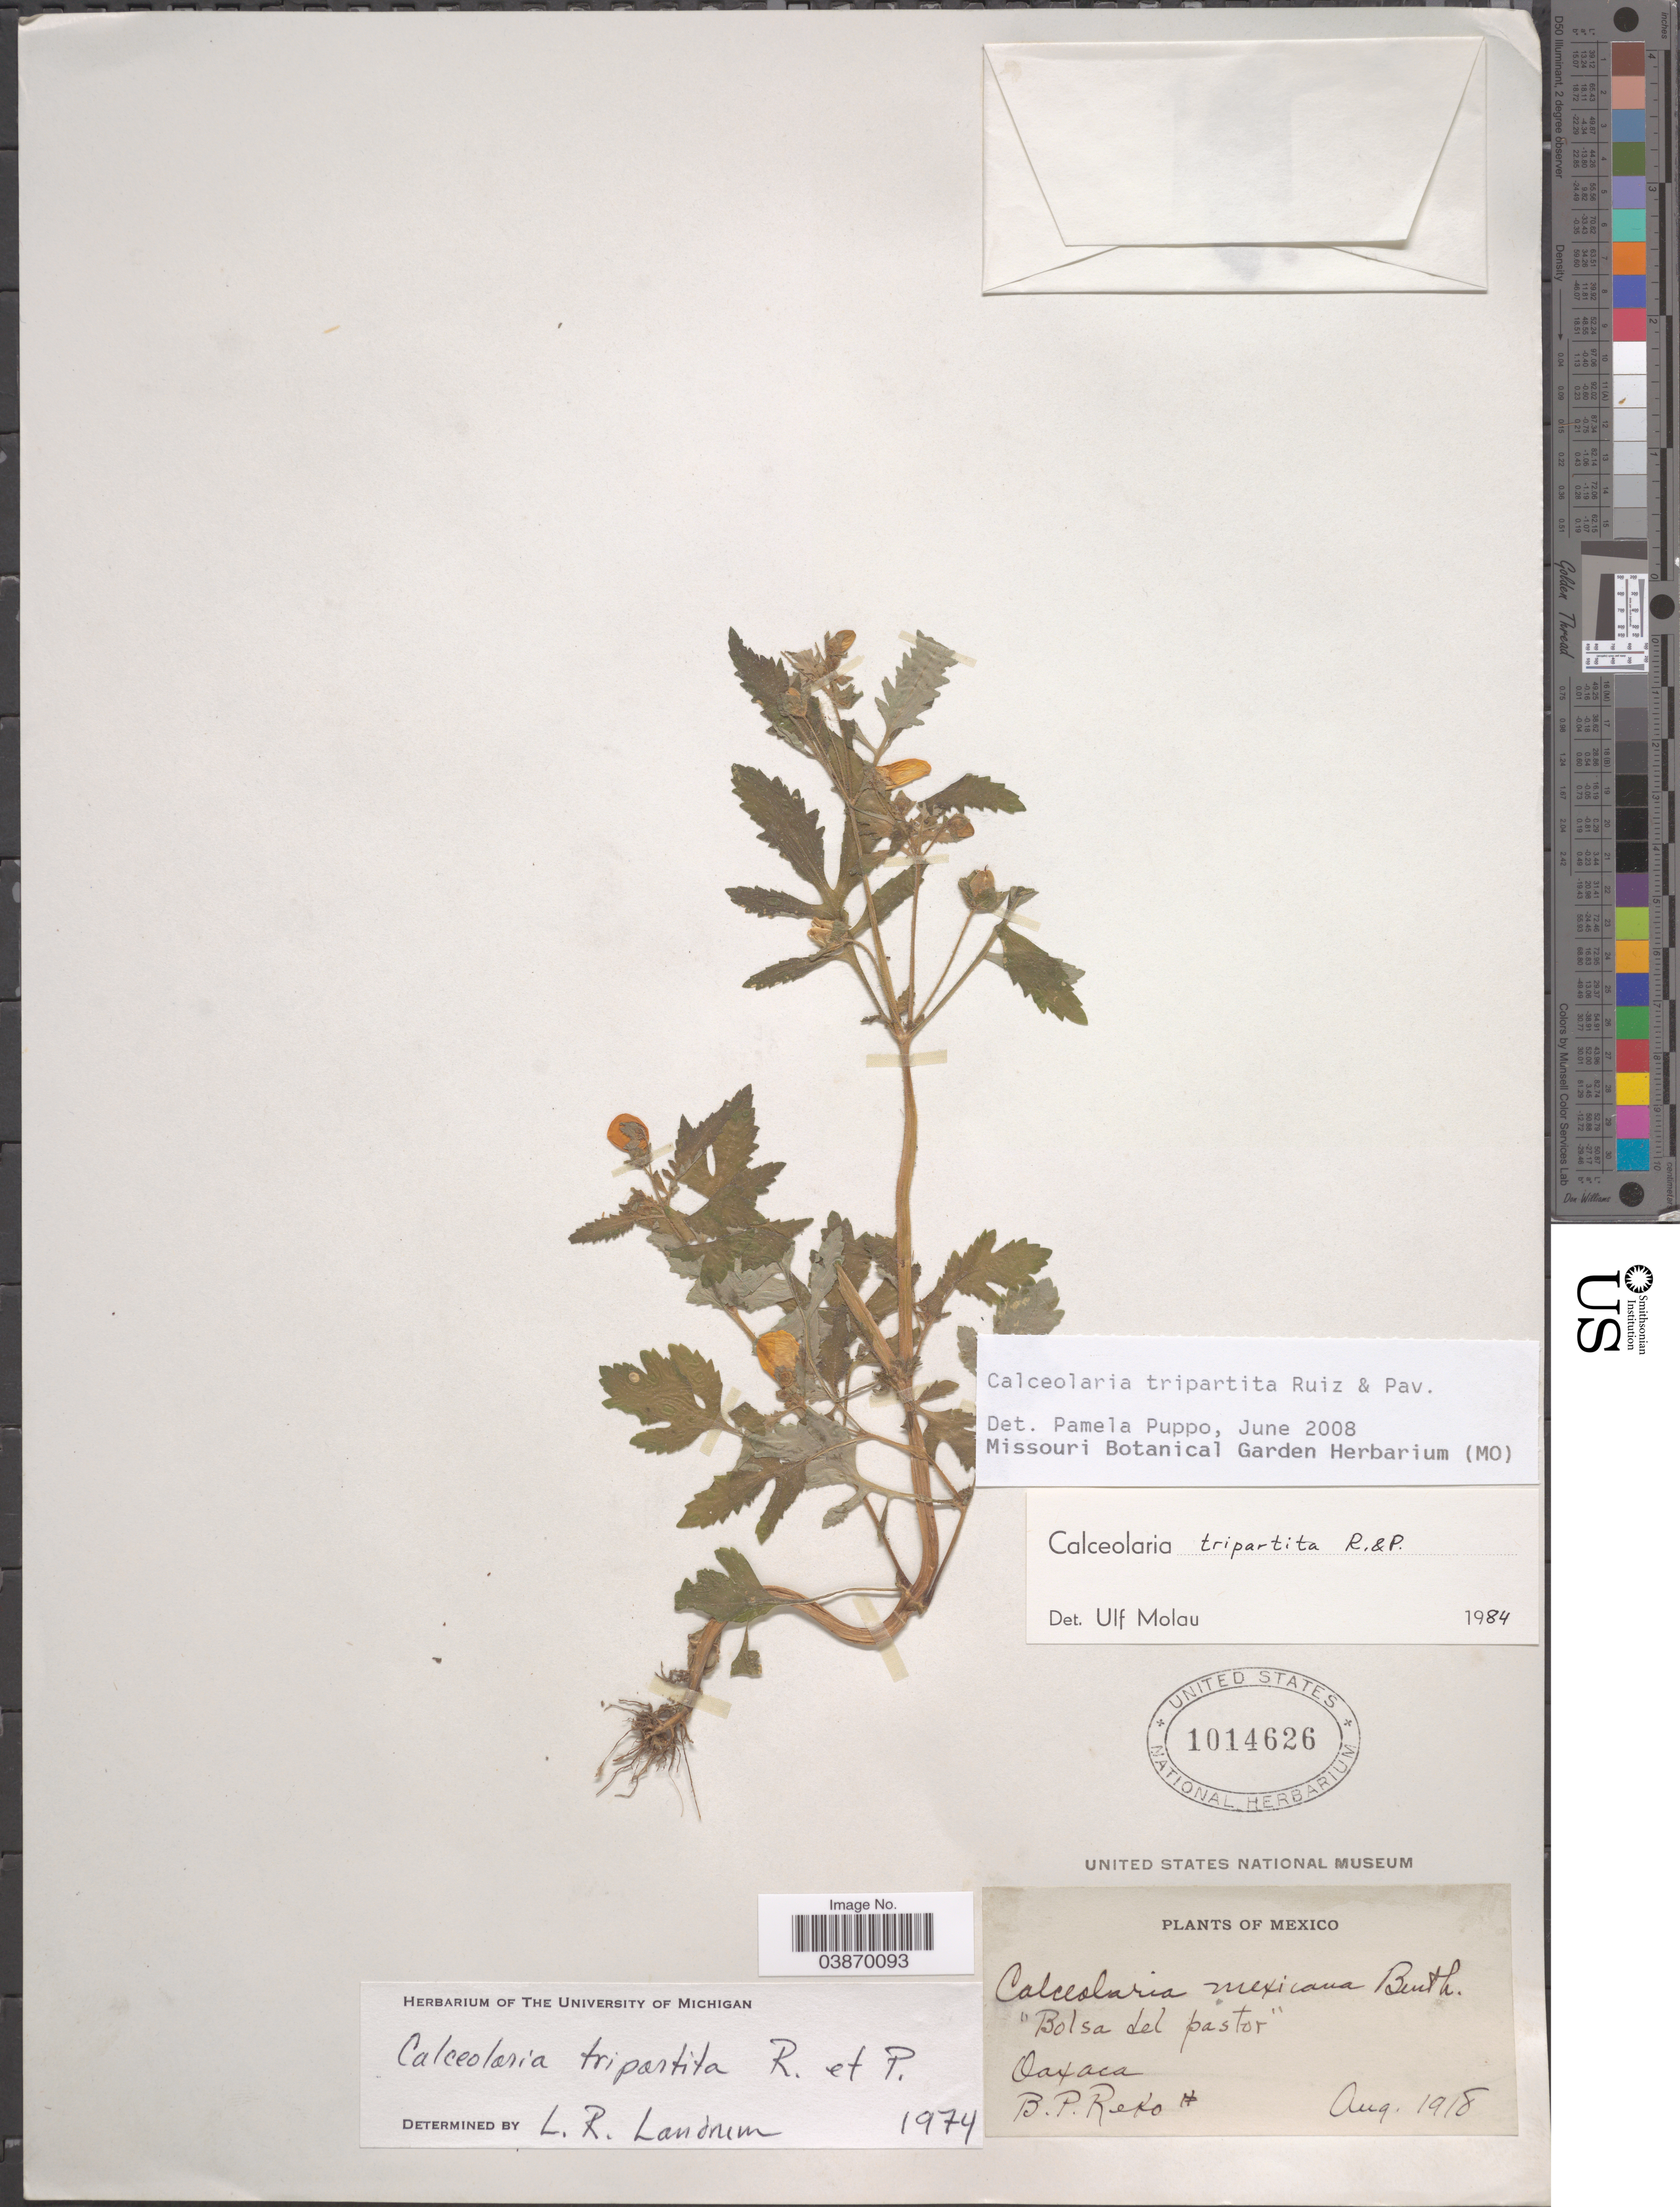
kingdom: Plantae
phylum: Tracheophyta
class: Magnoliopsida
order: Lamiales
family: Calceolariaceae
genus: Calceolaria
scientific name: Calceolaria tripartita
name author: Ruiz & Pav.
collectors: B. P. Reko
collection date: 1918-08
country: Mexico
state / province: Oaxaca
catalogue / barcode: US 1014626